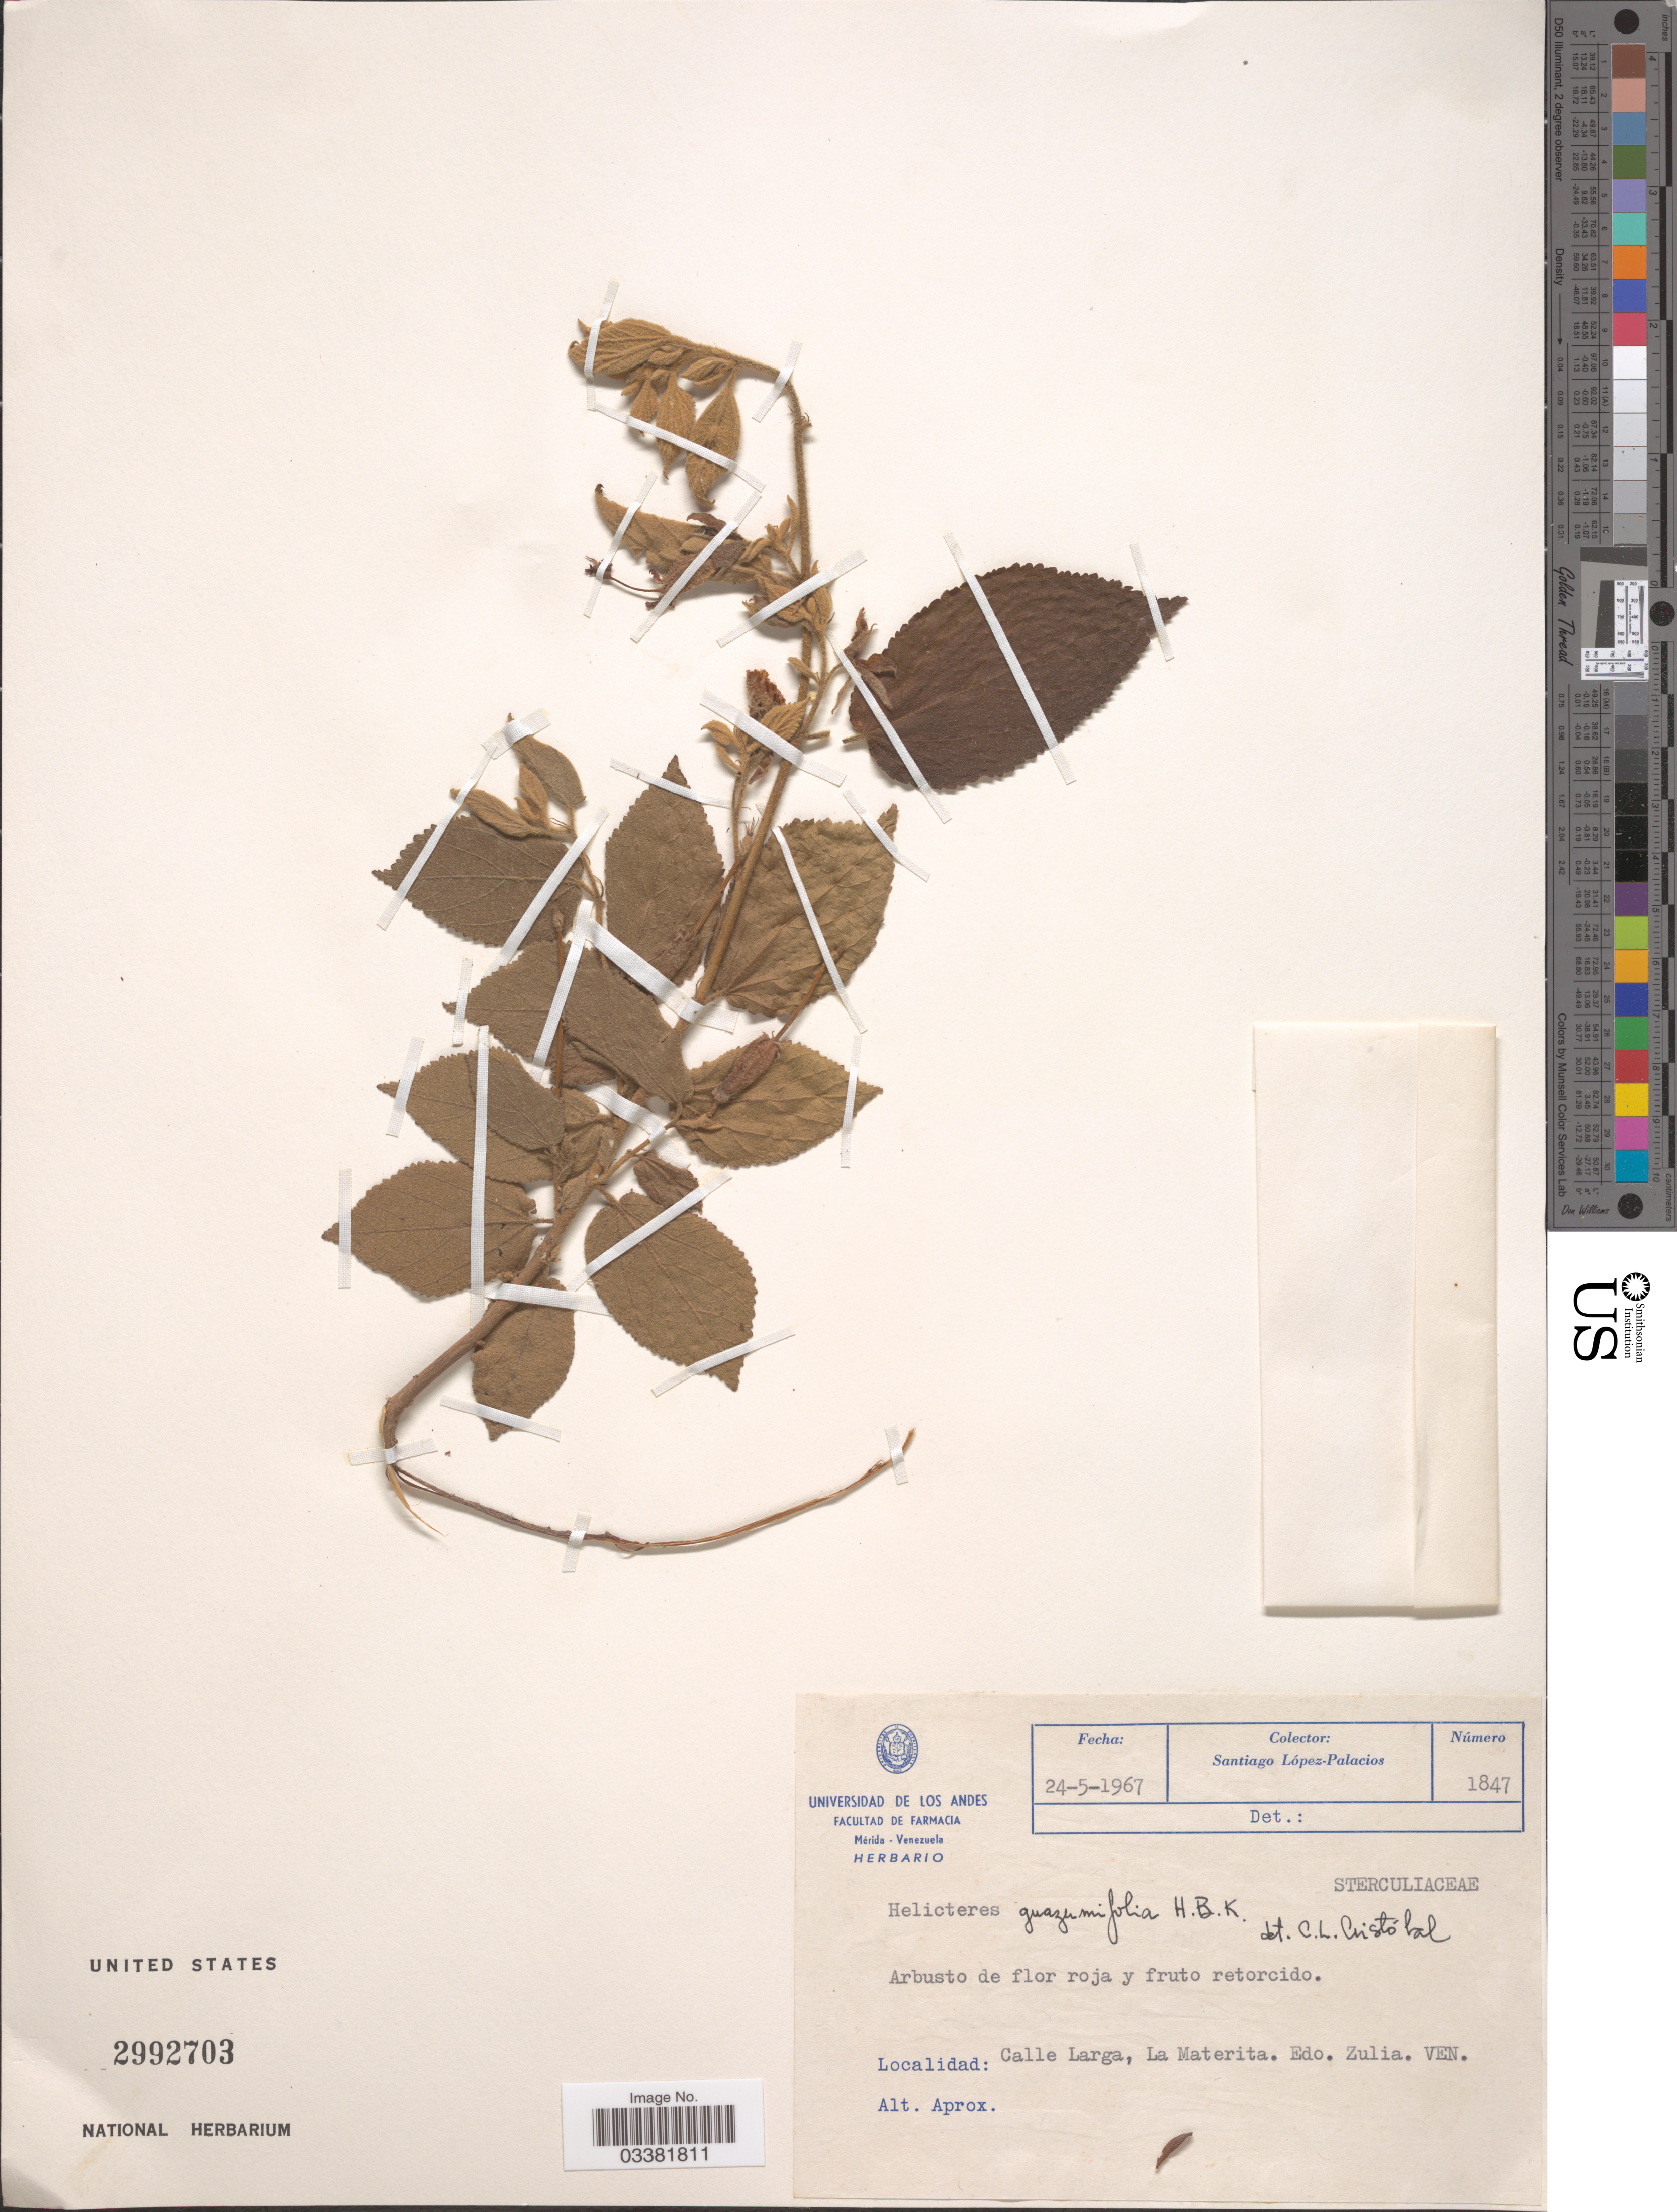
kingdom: Plantae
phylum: Tracheophyta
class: Magnoliopsida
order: Malvales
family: Malvaceae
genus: Helicteres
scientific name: Helicteres guazumifolia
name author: Kunth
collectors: S. López-Palacios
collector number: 1847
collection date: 1967-05-24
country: Venezuela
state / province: Zulia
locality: Calle Larga, La Materita.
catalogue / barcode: US 2992703